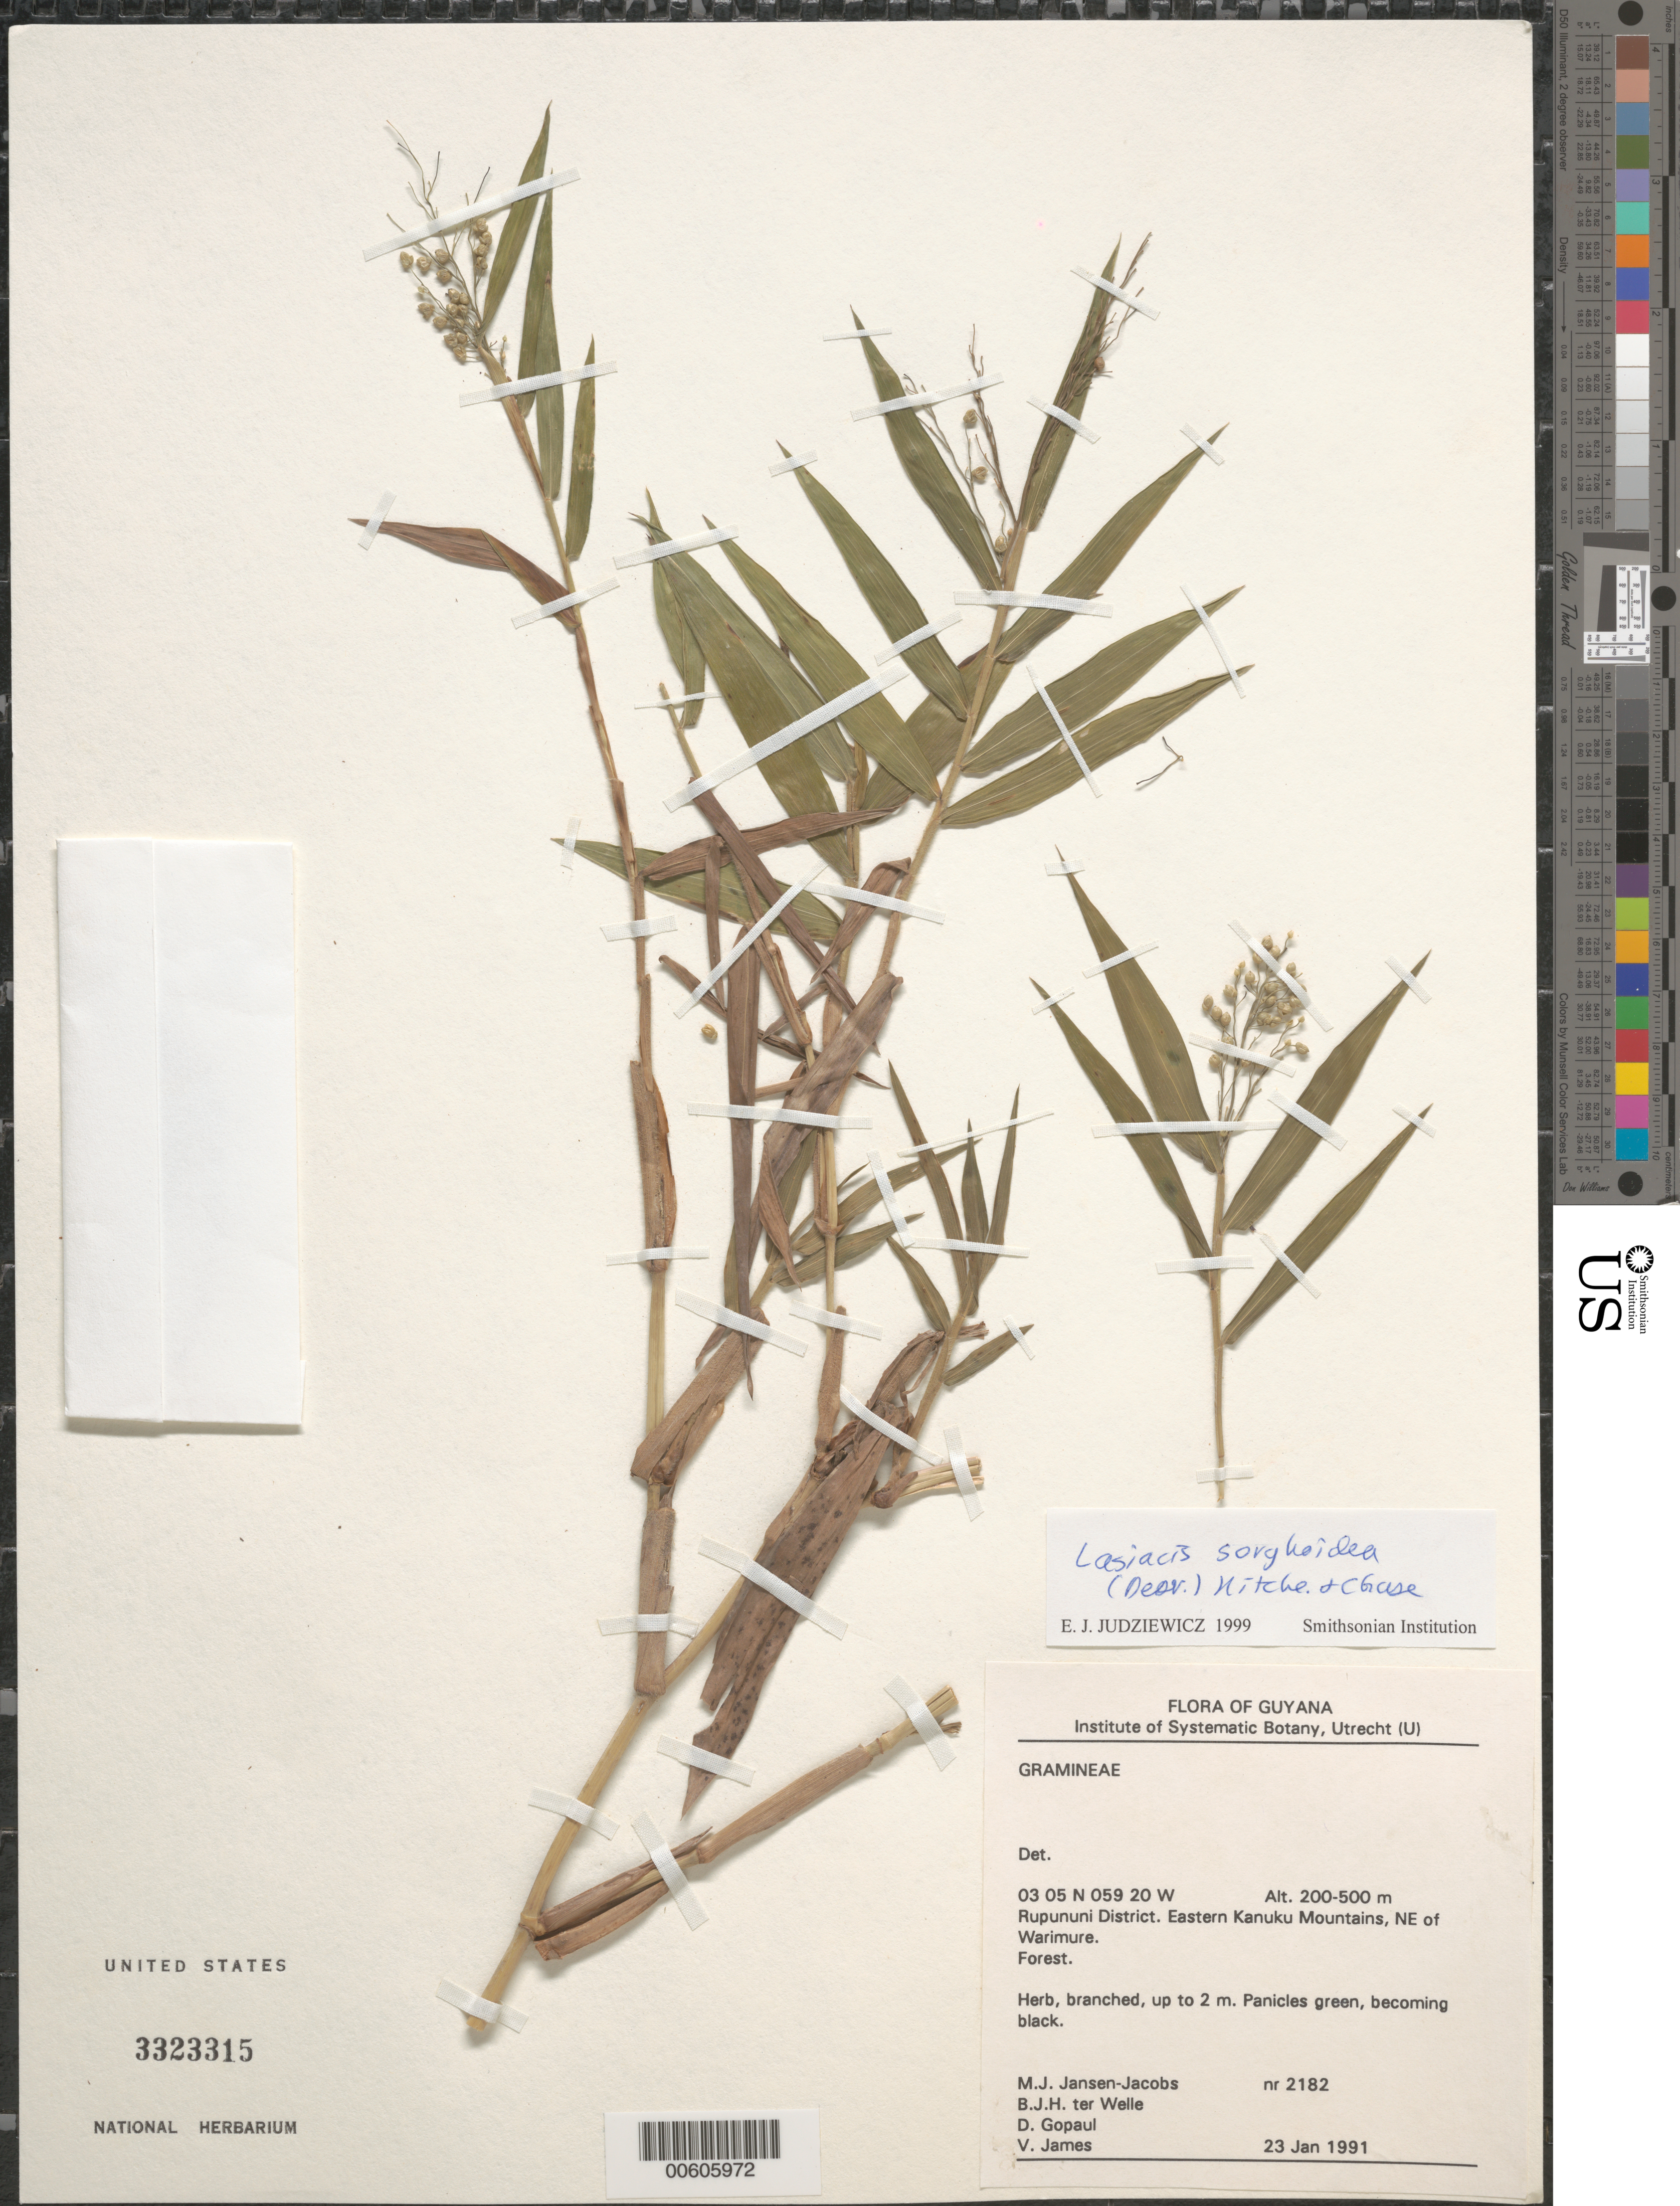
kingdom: Plantae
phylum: Tracheophyta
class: Liliopsida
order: Poales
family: Poaceae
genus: Lasiacis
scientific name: Lasiacis sorghoidea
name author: (Desv. ex Ham.) Hitchc. & Chase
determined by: Judziewicz, E. J.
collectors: M. J. Jansen-Jacobs, B. Welle, D. Gopaul & V. James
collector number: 2182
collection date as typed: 23-Jan-91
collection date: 1991-01-23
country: Guyana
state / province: U. Takutu-U. Essequibo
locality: Warimure, NE of, eastern Kanuku Mts., Rupununi District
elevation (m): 200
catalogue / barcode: US 3323315